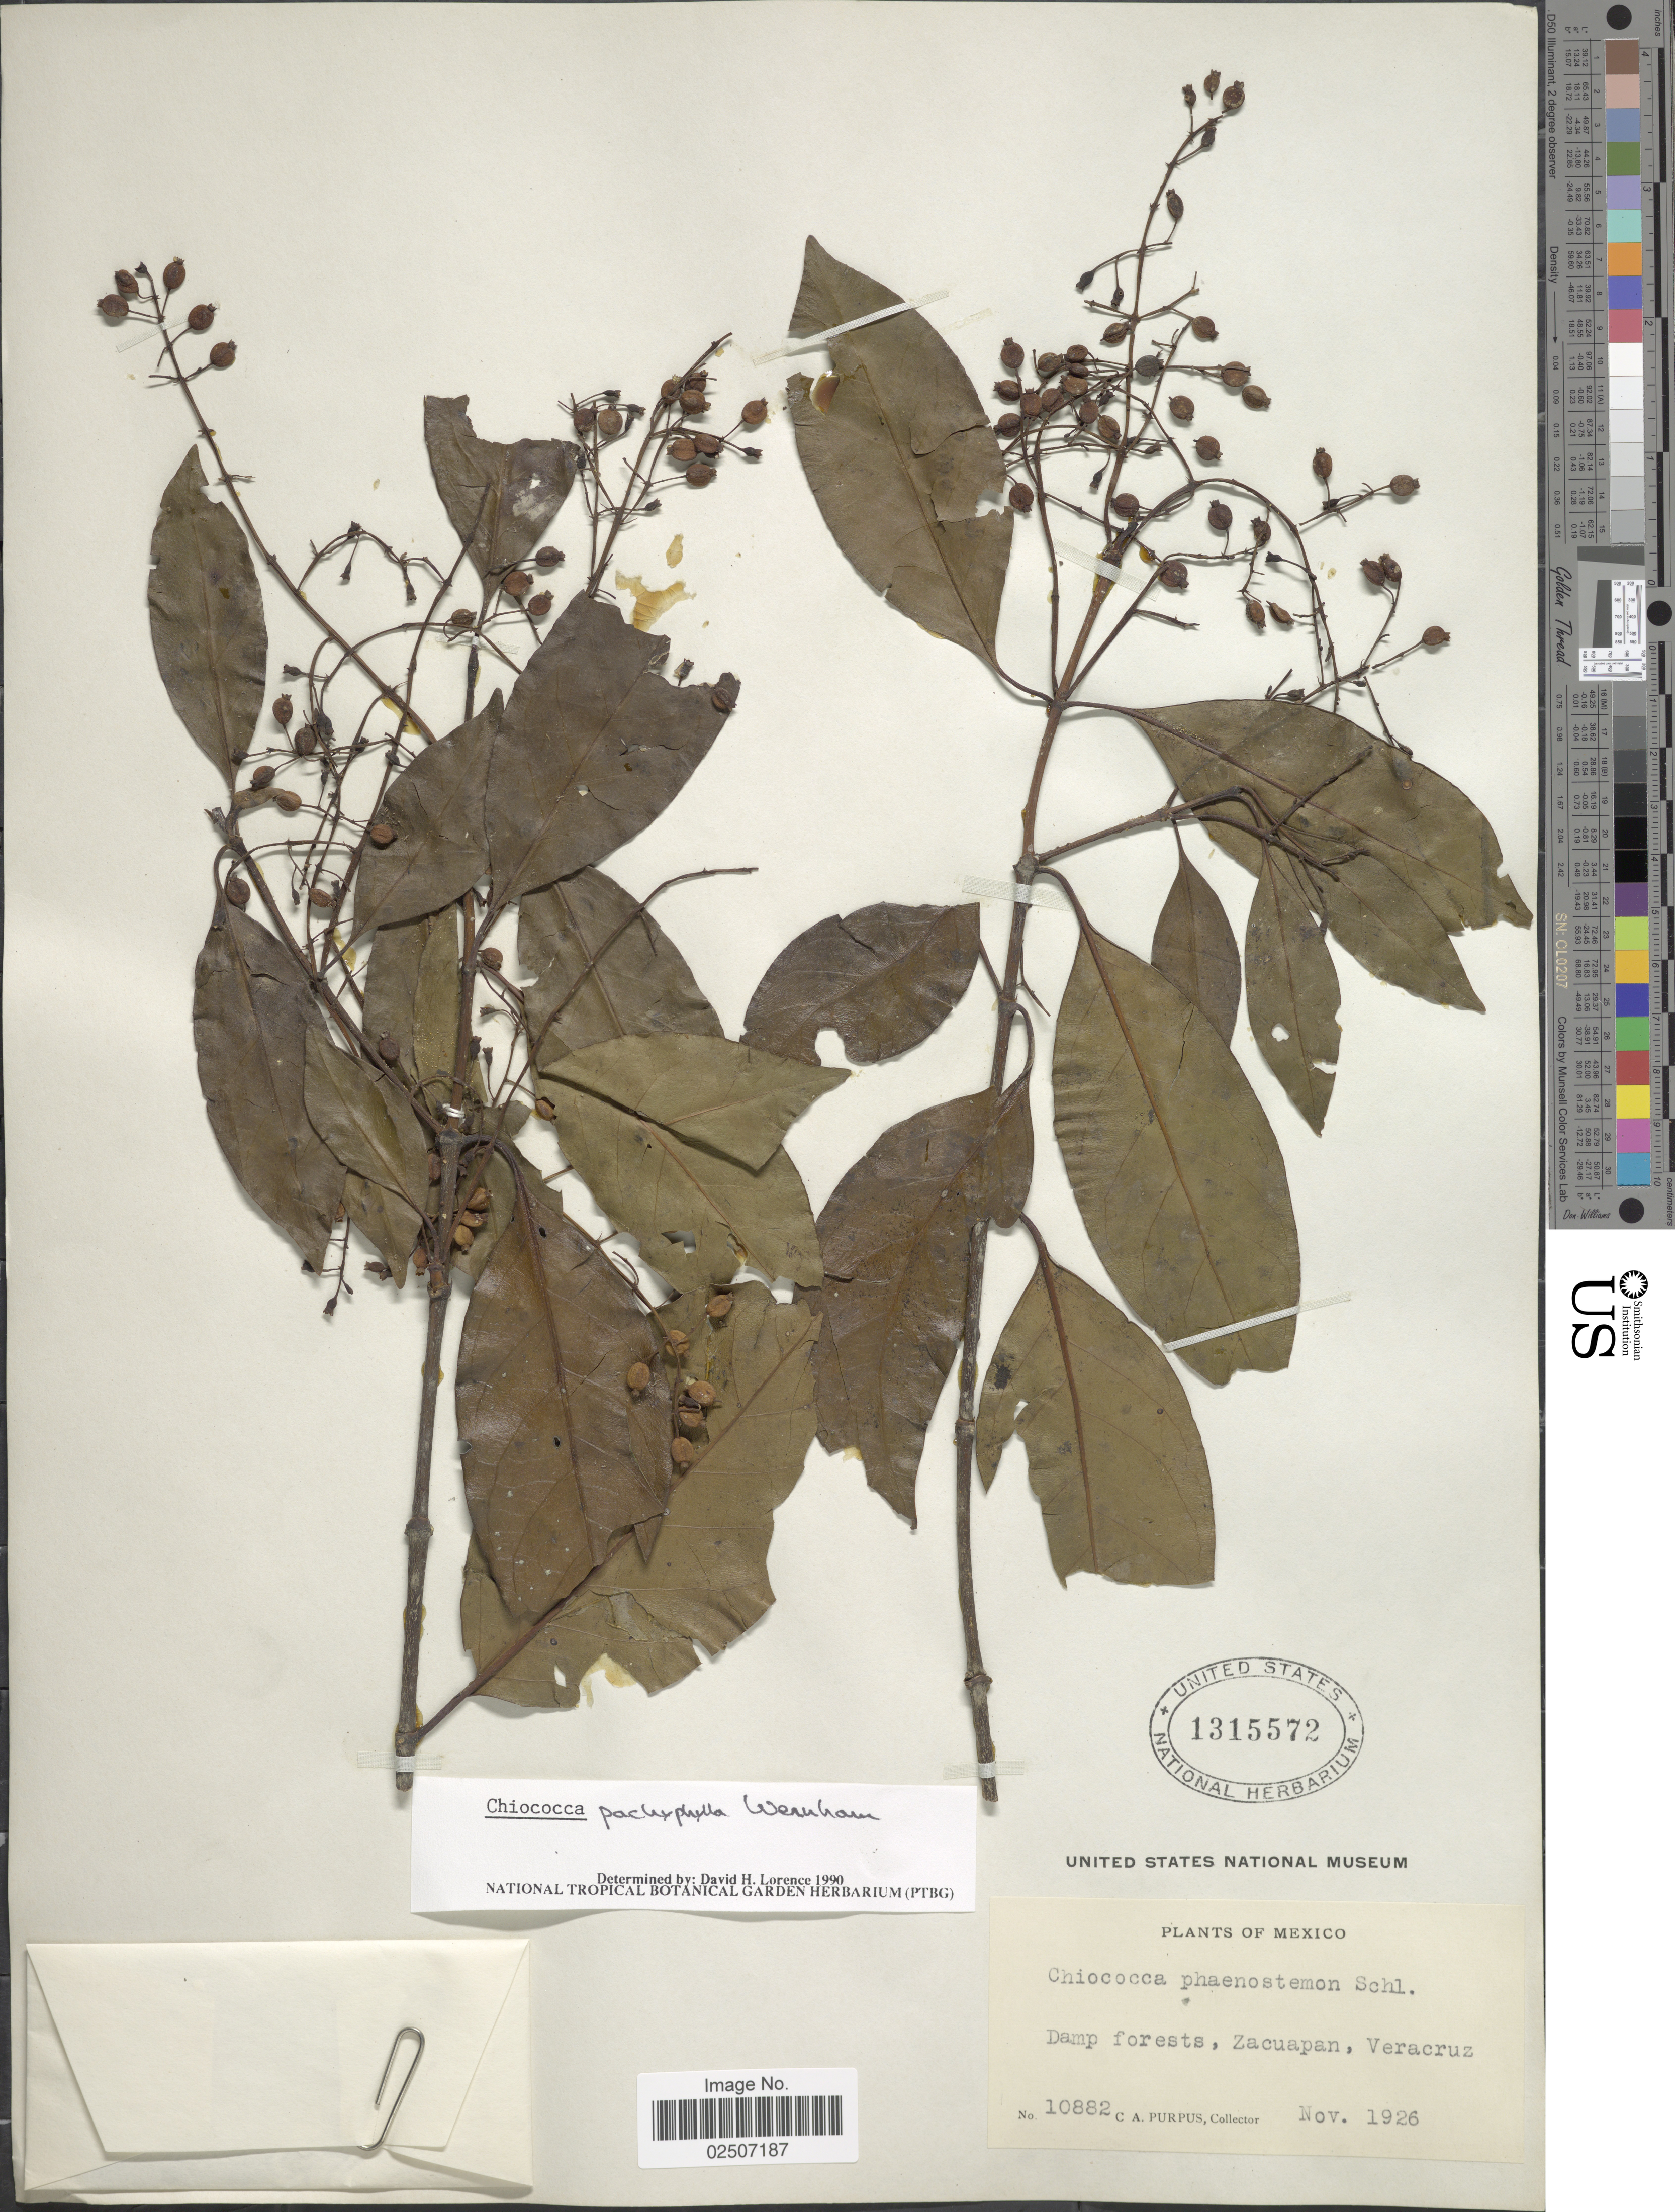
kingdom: Plantae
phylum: Tracheophyta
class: Magnoliopsida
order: Gentianales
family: Rubiaceae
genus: Chiococca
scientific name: Chiococca pachyphylla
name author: Wernham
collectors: C. A. Purpus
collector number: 10882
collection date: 1926-11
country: Mexico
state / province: Veracruz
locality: Damp forests, Zacuapan, Veracruz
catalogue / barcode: US 1315572